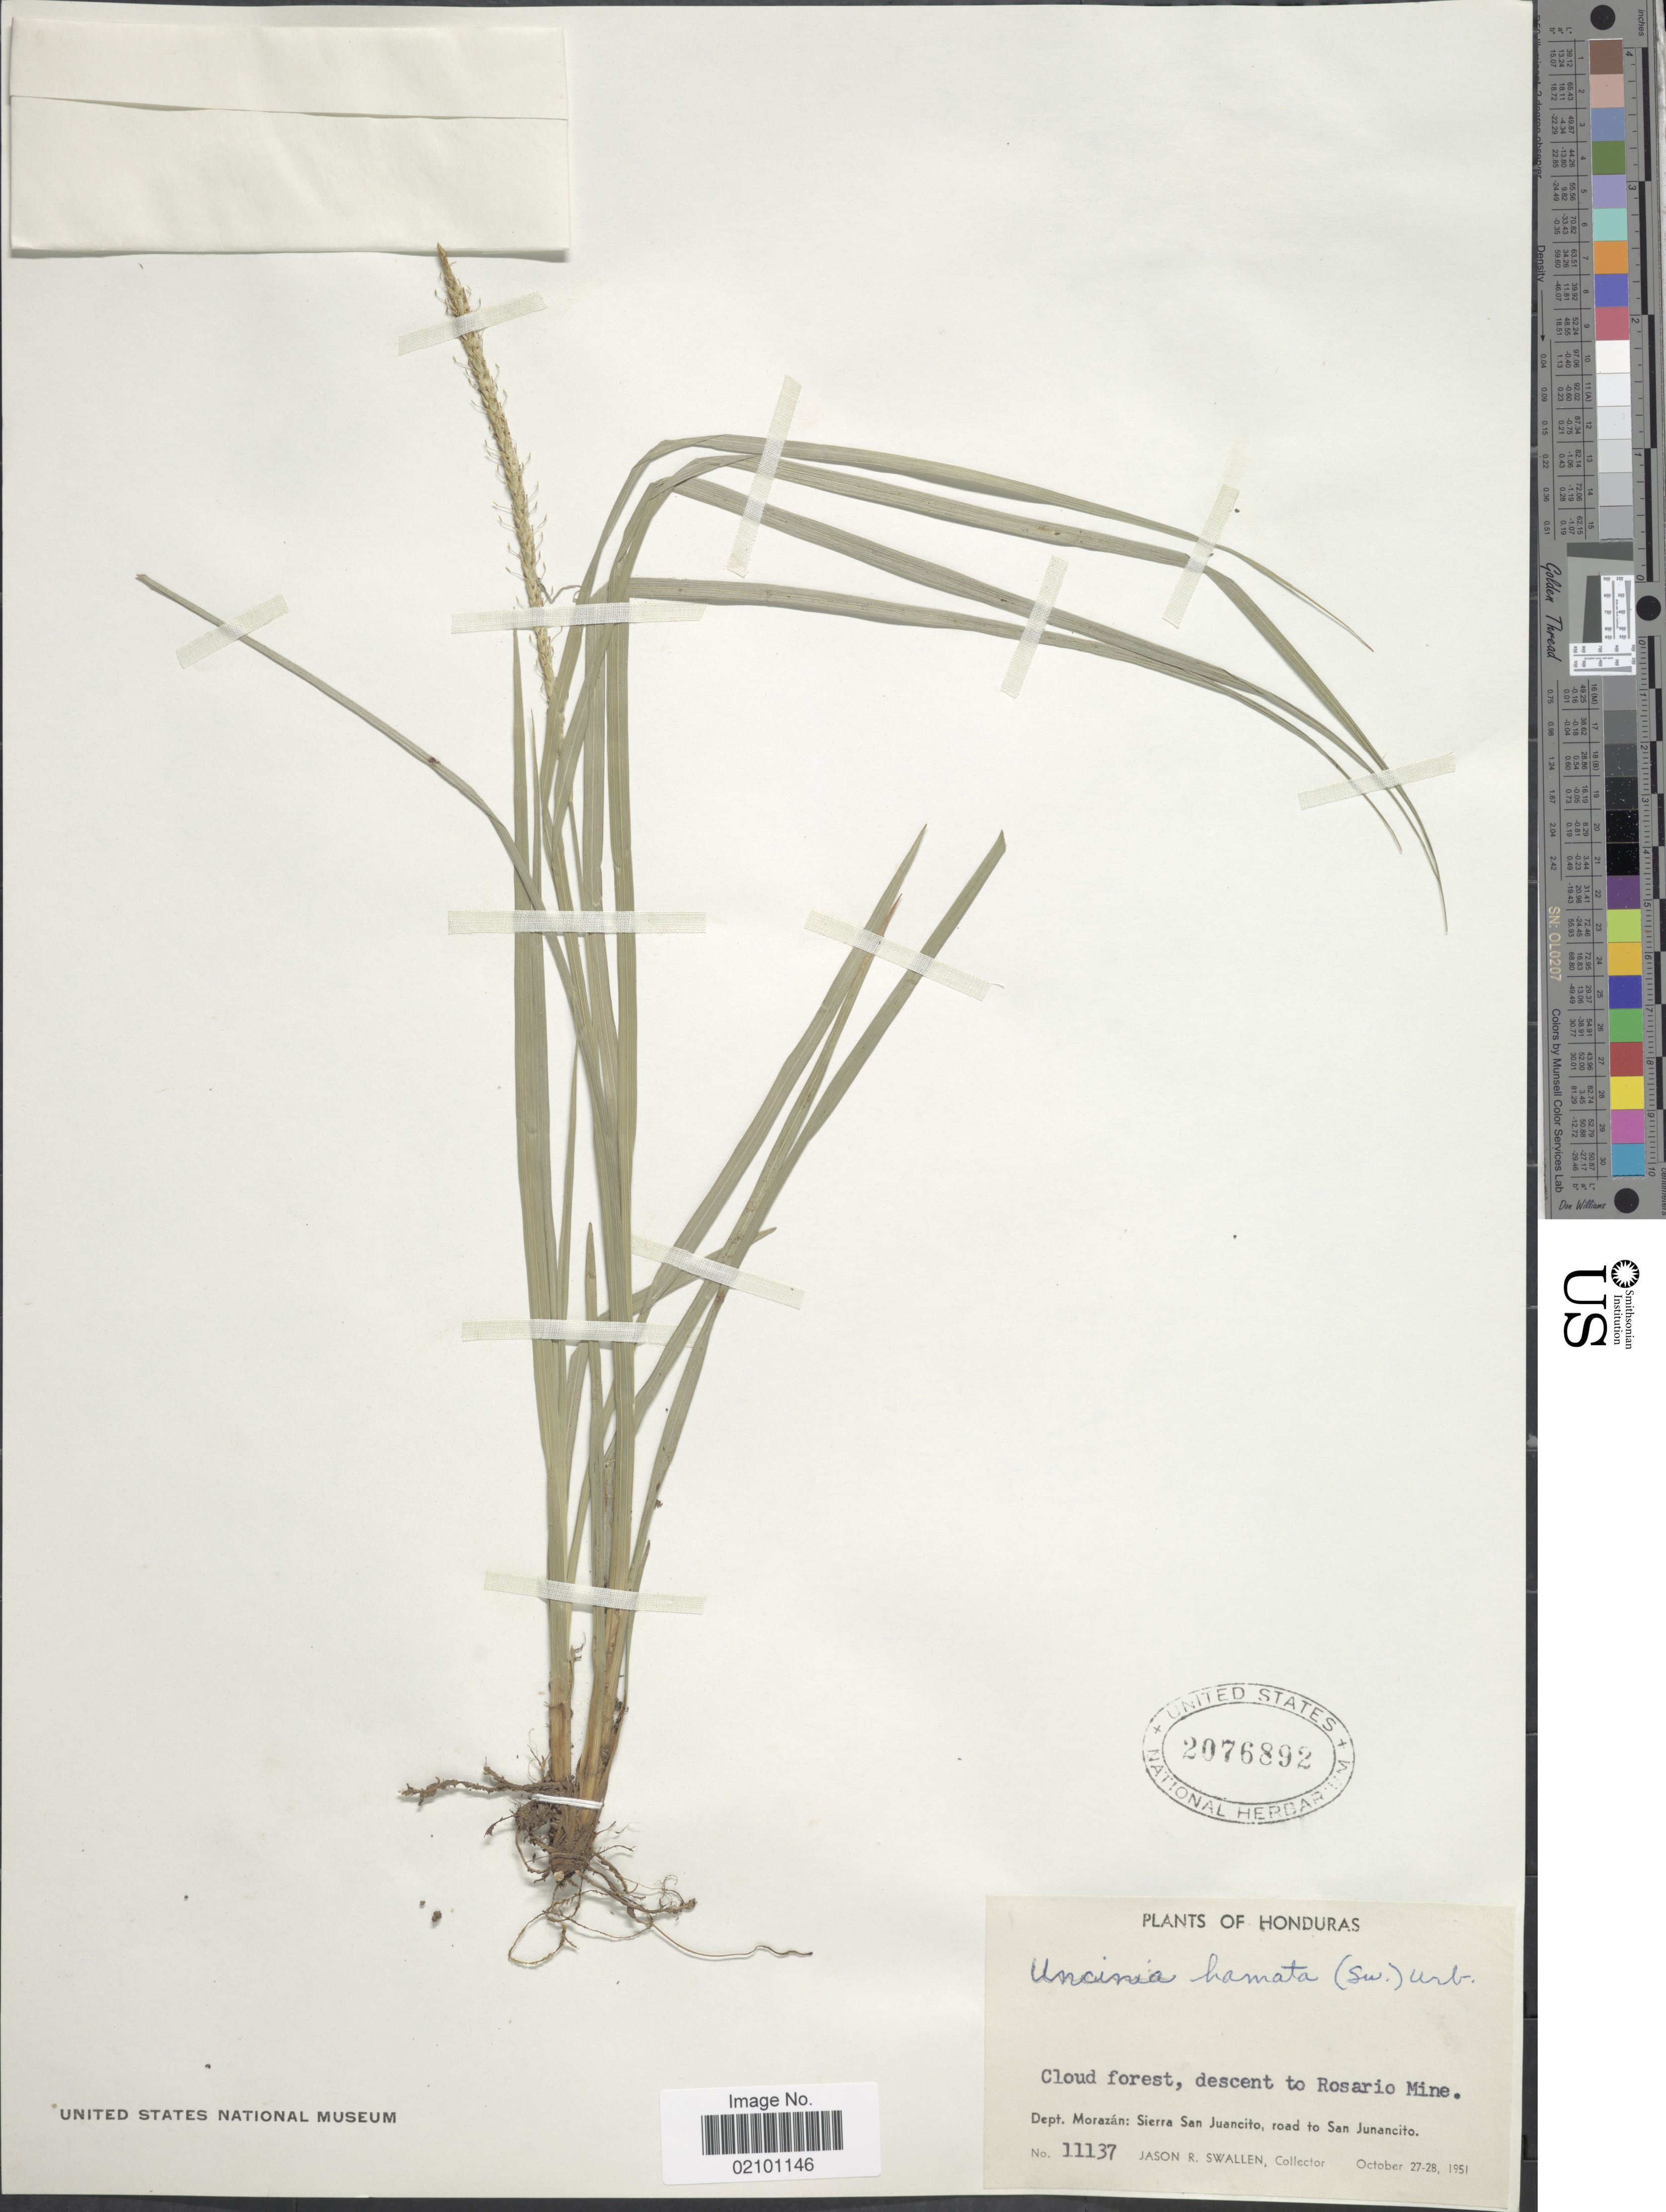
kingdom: Plantae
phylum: Tracheophyta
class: Liliopsida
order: Poales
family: Cyperaceae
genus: Carex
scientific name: Carex hamata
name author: Sw.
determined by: Strong, M. T., (US), Smithsonian Institution - National Museum of Natural History (UNITED STATES)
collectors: J. R. Swallen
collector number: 11137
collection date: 1951-10-27/1951-10-28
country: Honduras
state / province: Fco. Morazán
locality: Rosario Mine, Dept. Morazan, Sierra San Juancito, road to San Junancito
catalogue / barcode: US 2076892